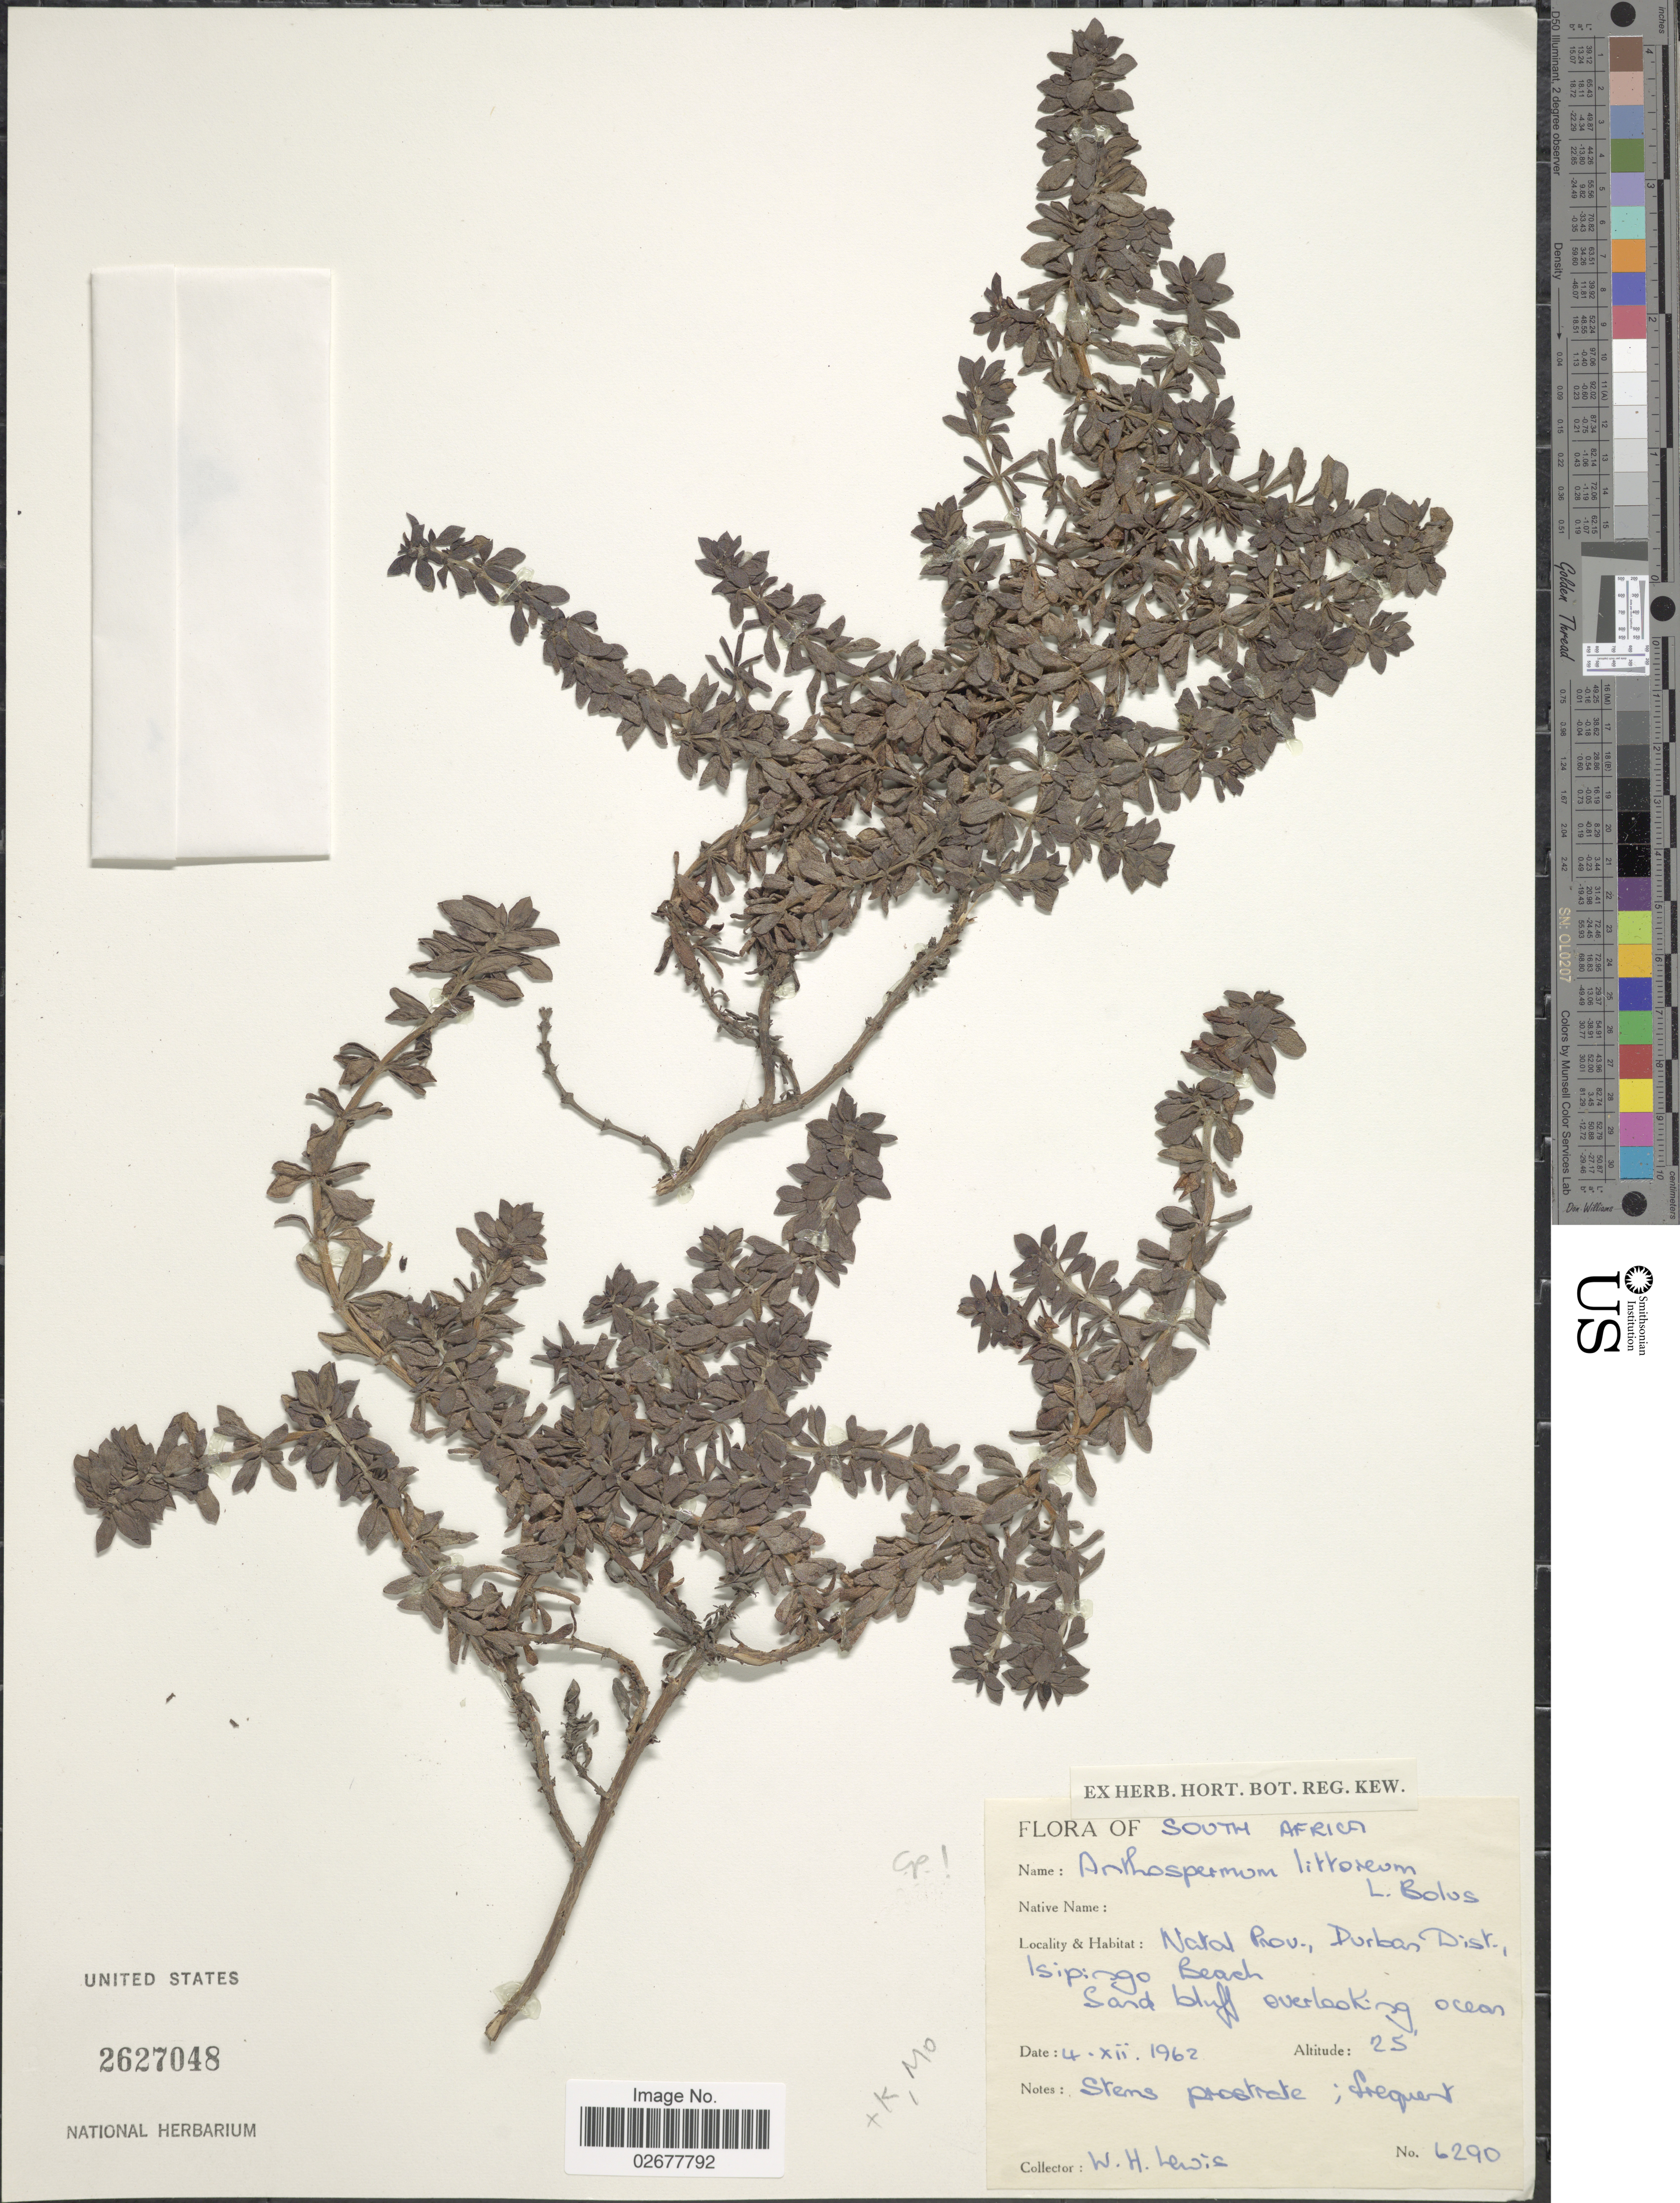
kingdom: Plantae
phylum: Tracheophyta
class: Magnoliopsida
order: Gentianales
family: Rubiaceae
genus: Anthospermum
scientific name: Anthospermum littoreum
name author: L. Bolus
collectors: W. H. Lewis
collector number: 6290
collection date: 1962-12-04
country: South Africa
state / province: KwaZulu-Natal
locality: Natal Prov., Durban Dist., Isipingo Beach, Sand bluff overlooking ocean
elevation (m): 8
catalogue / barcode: US 2627048